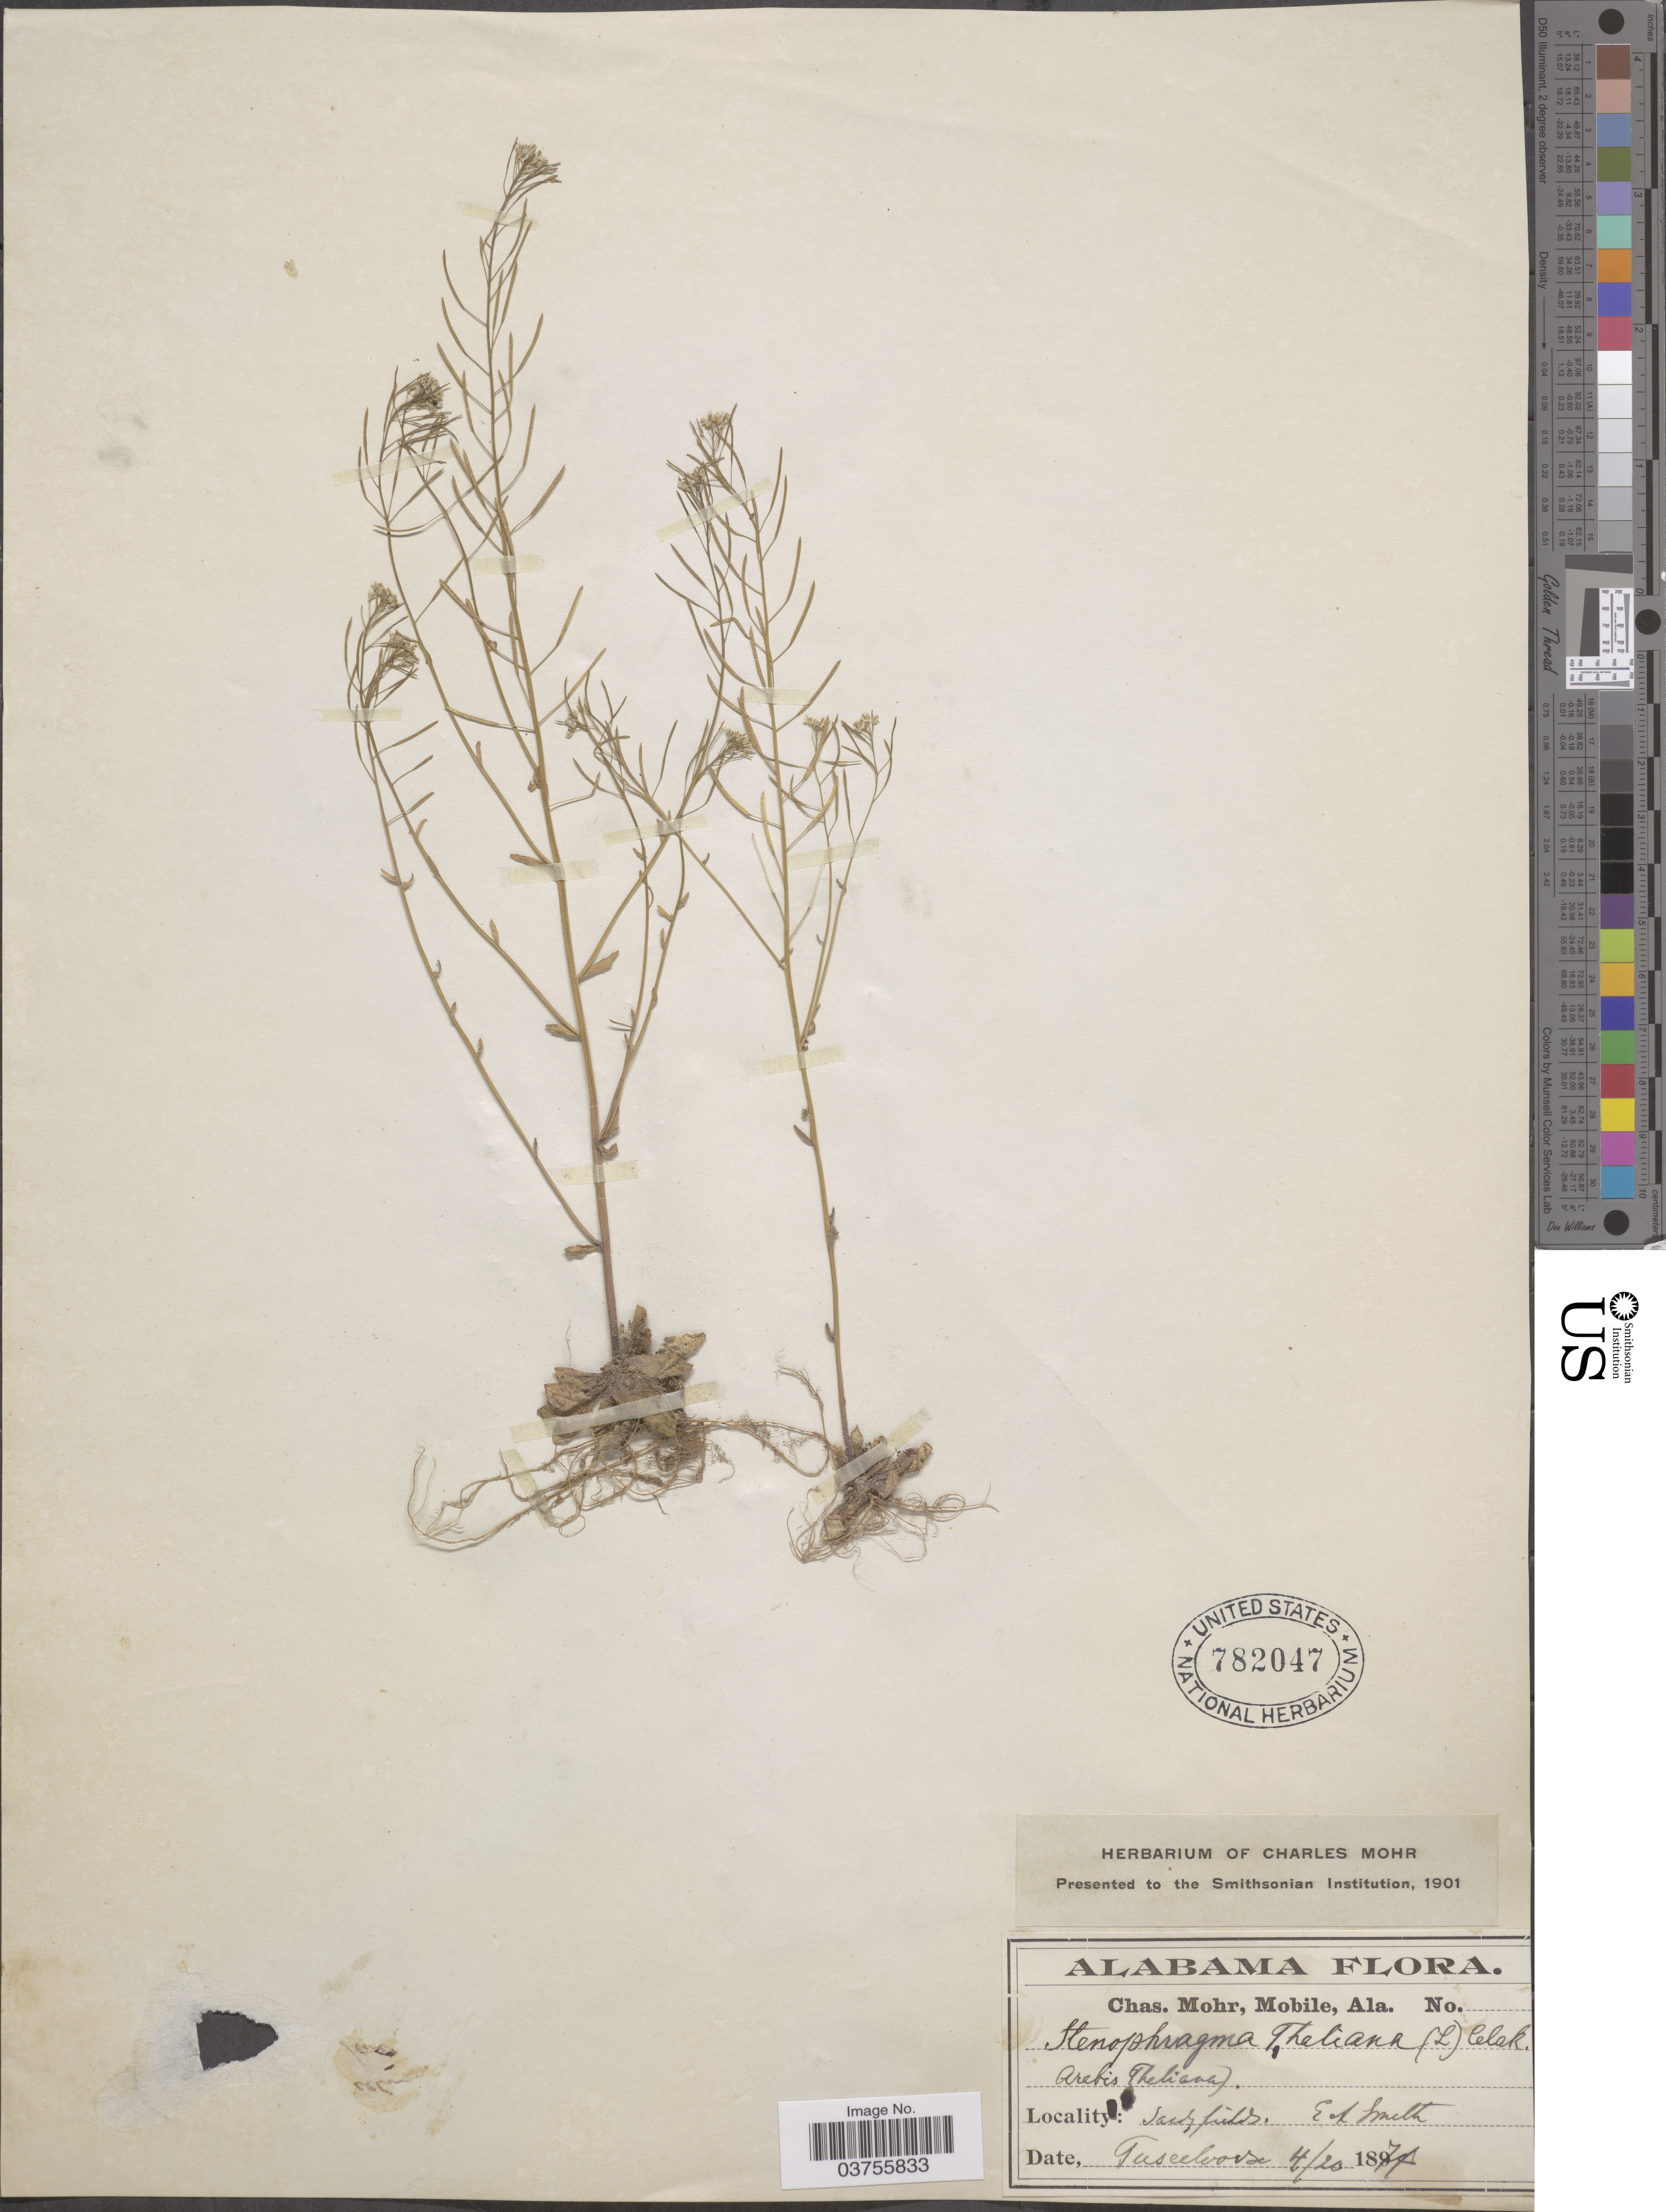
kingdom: Plantae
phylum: Tracheophyta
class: Magnoliopsida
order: Brassicales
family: Brassicaceae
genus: Arabidopsis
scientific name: Arabidopsis thaliana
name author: (L.) Heynh.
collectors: E. A. Smith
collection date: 1874-04-20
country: United States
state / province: Alabama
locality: Tuscaloosa.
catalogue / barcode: US 782047